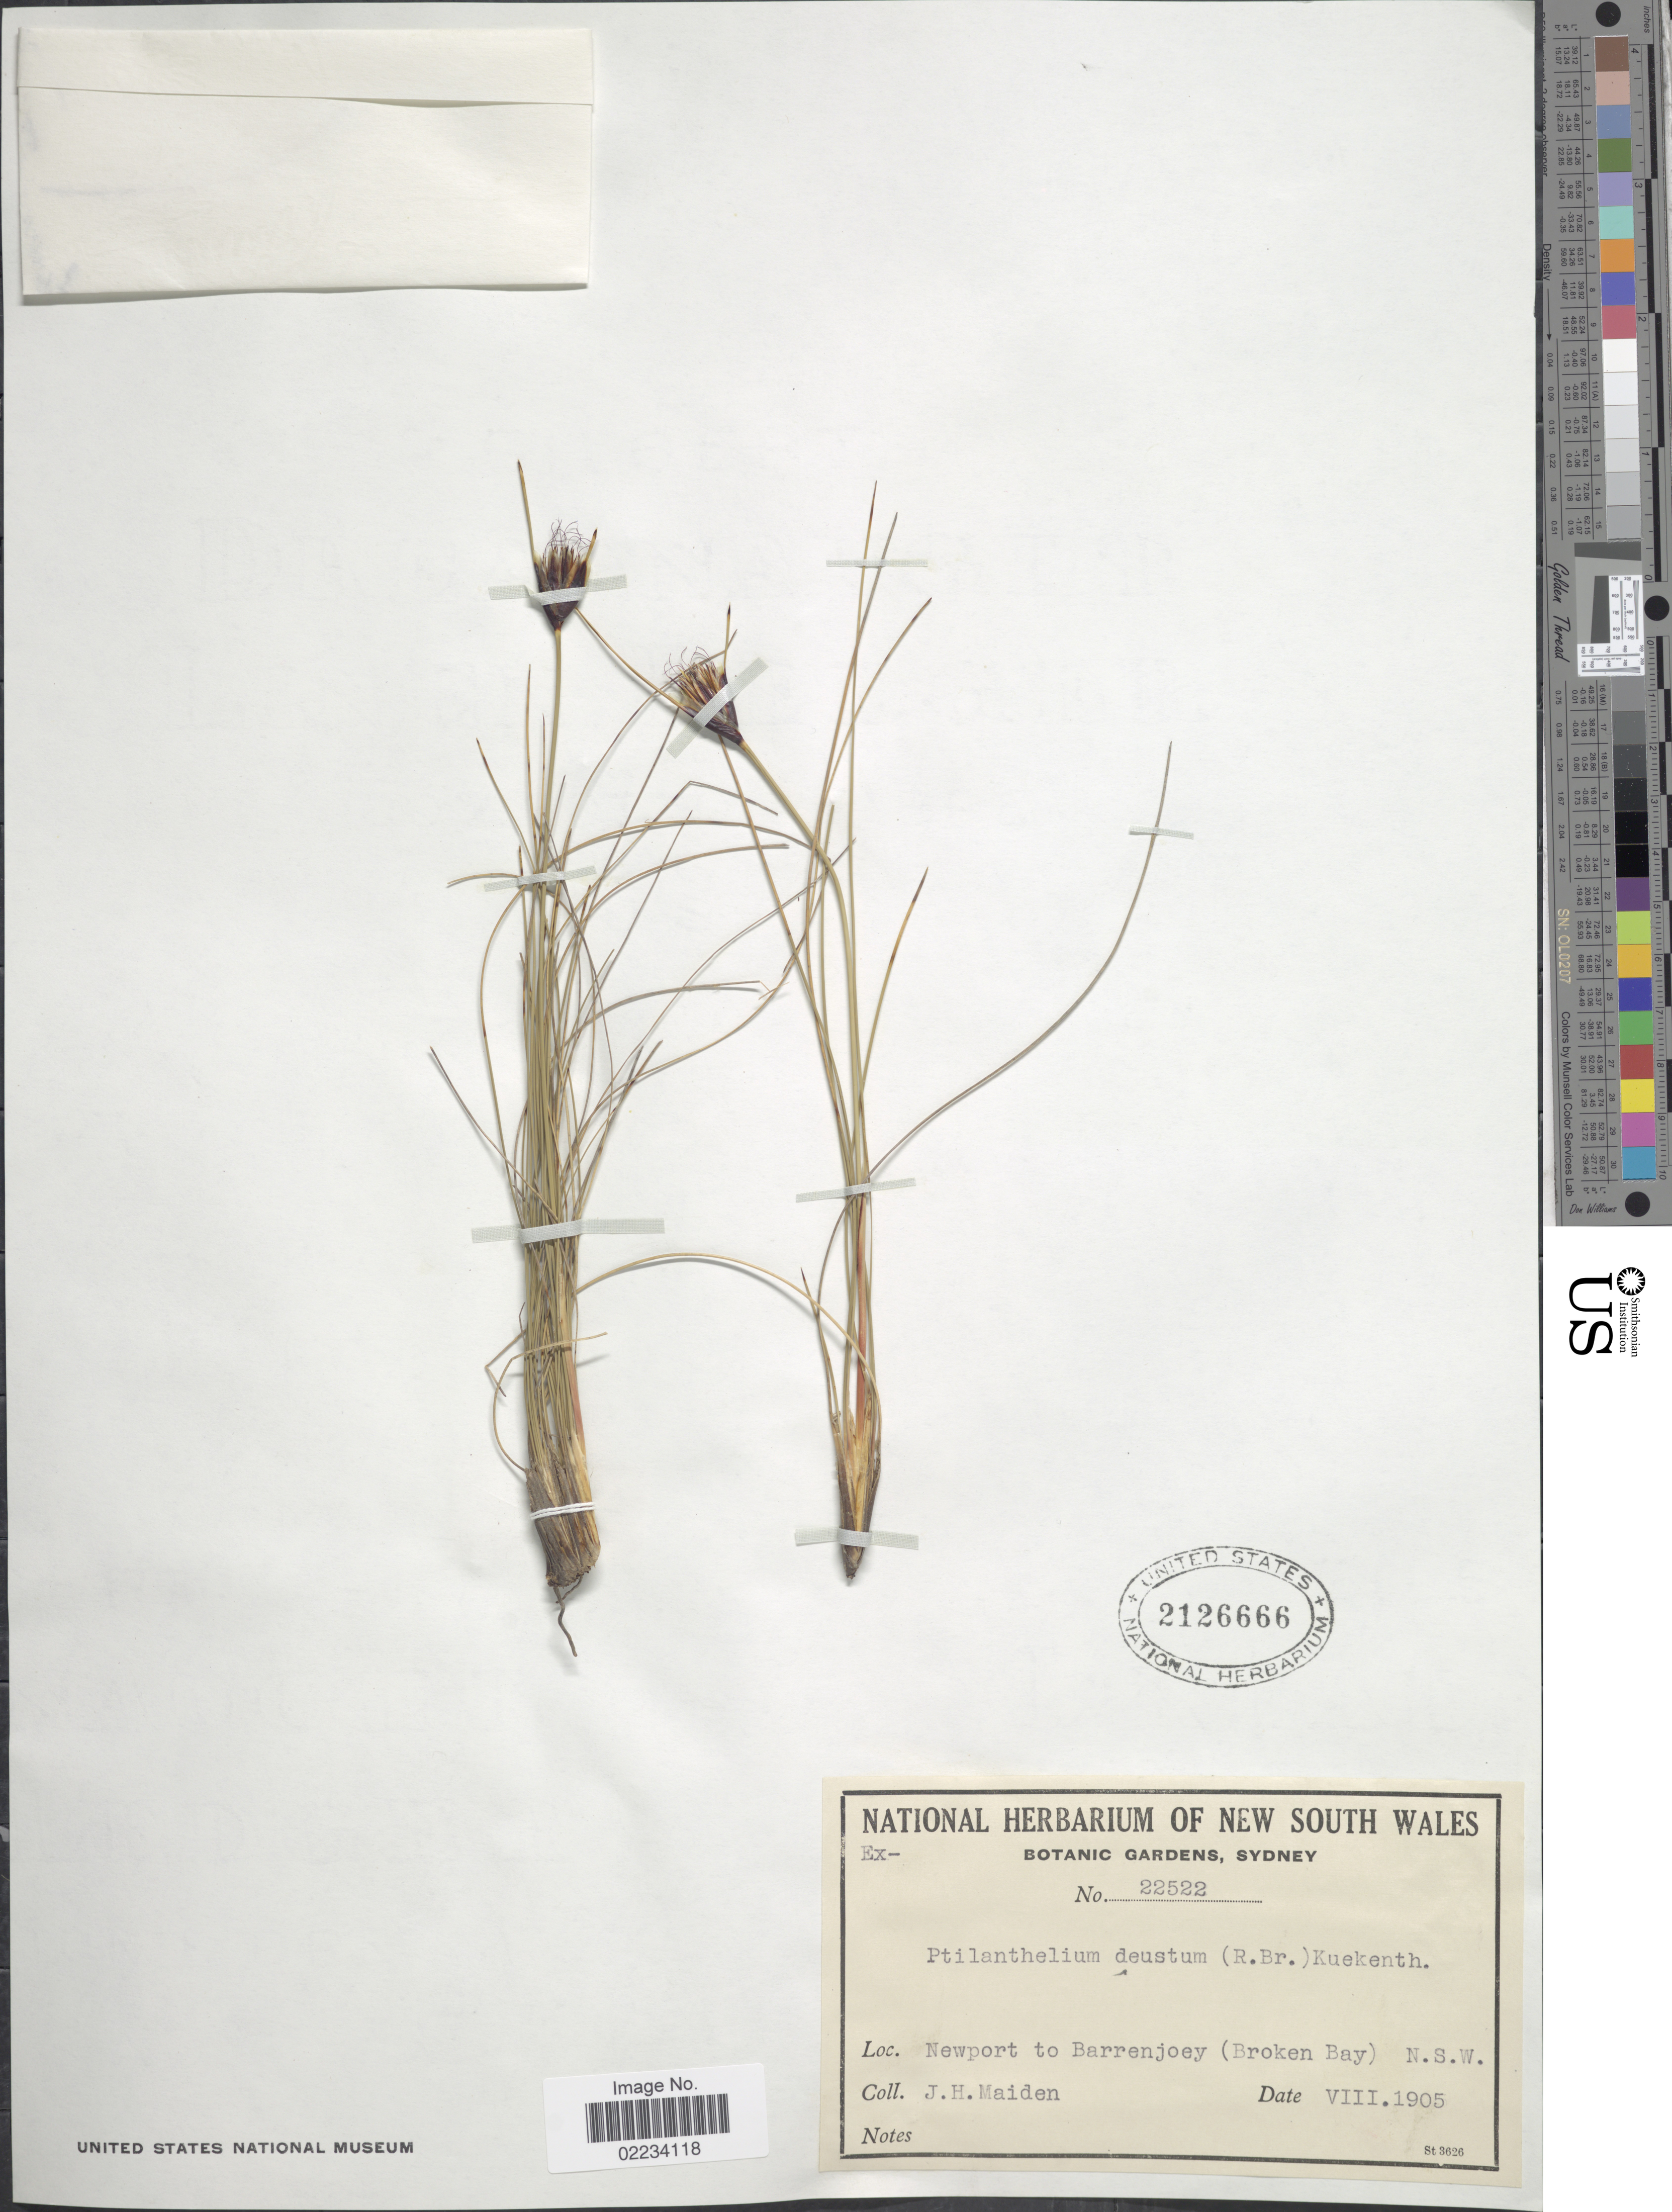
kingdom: Plantae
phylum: Tracheophyta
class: Liliopsida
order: Poales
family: Cyperaceae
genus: Ptilothrix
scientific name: Ptilothrix deusta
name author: (R. Br.) K.L. Wilson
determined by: Strong, Mark T., (BOT), Smithsonian Institution - National Museum of Natural History (UNITED STATES)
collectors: J. Maiden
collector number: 22522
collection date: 1905-08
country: Australia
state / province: New South Wales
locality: Newport to Barrenjoey (Broken Bay)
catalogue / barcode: US 2126666